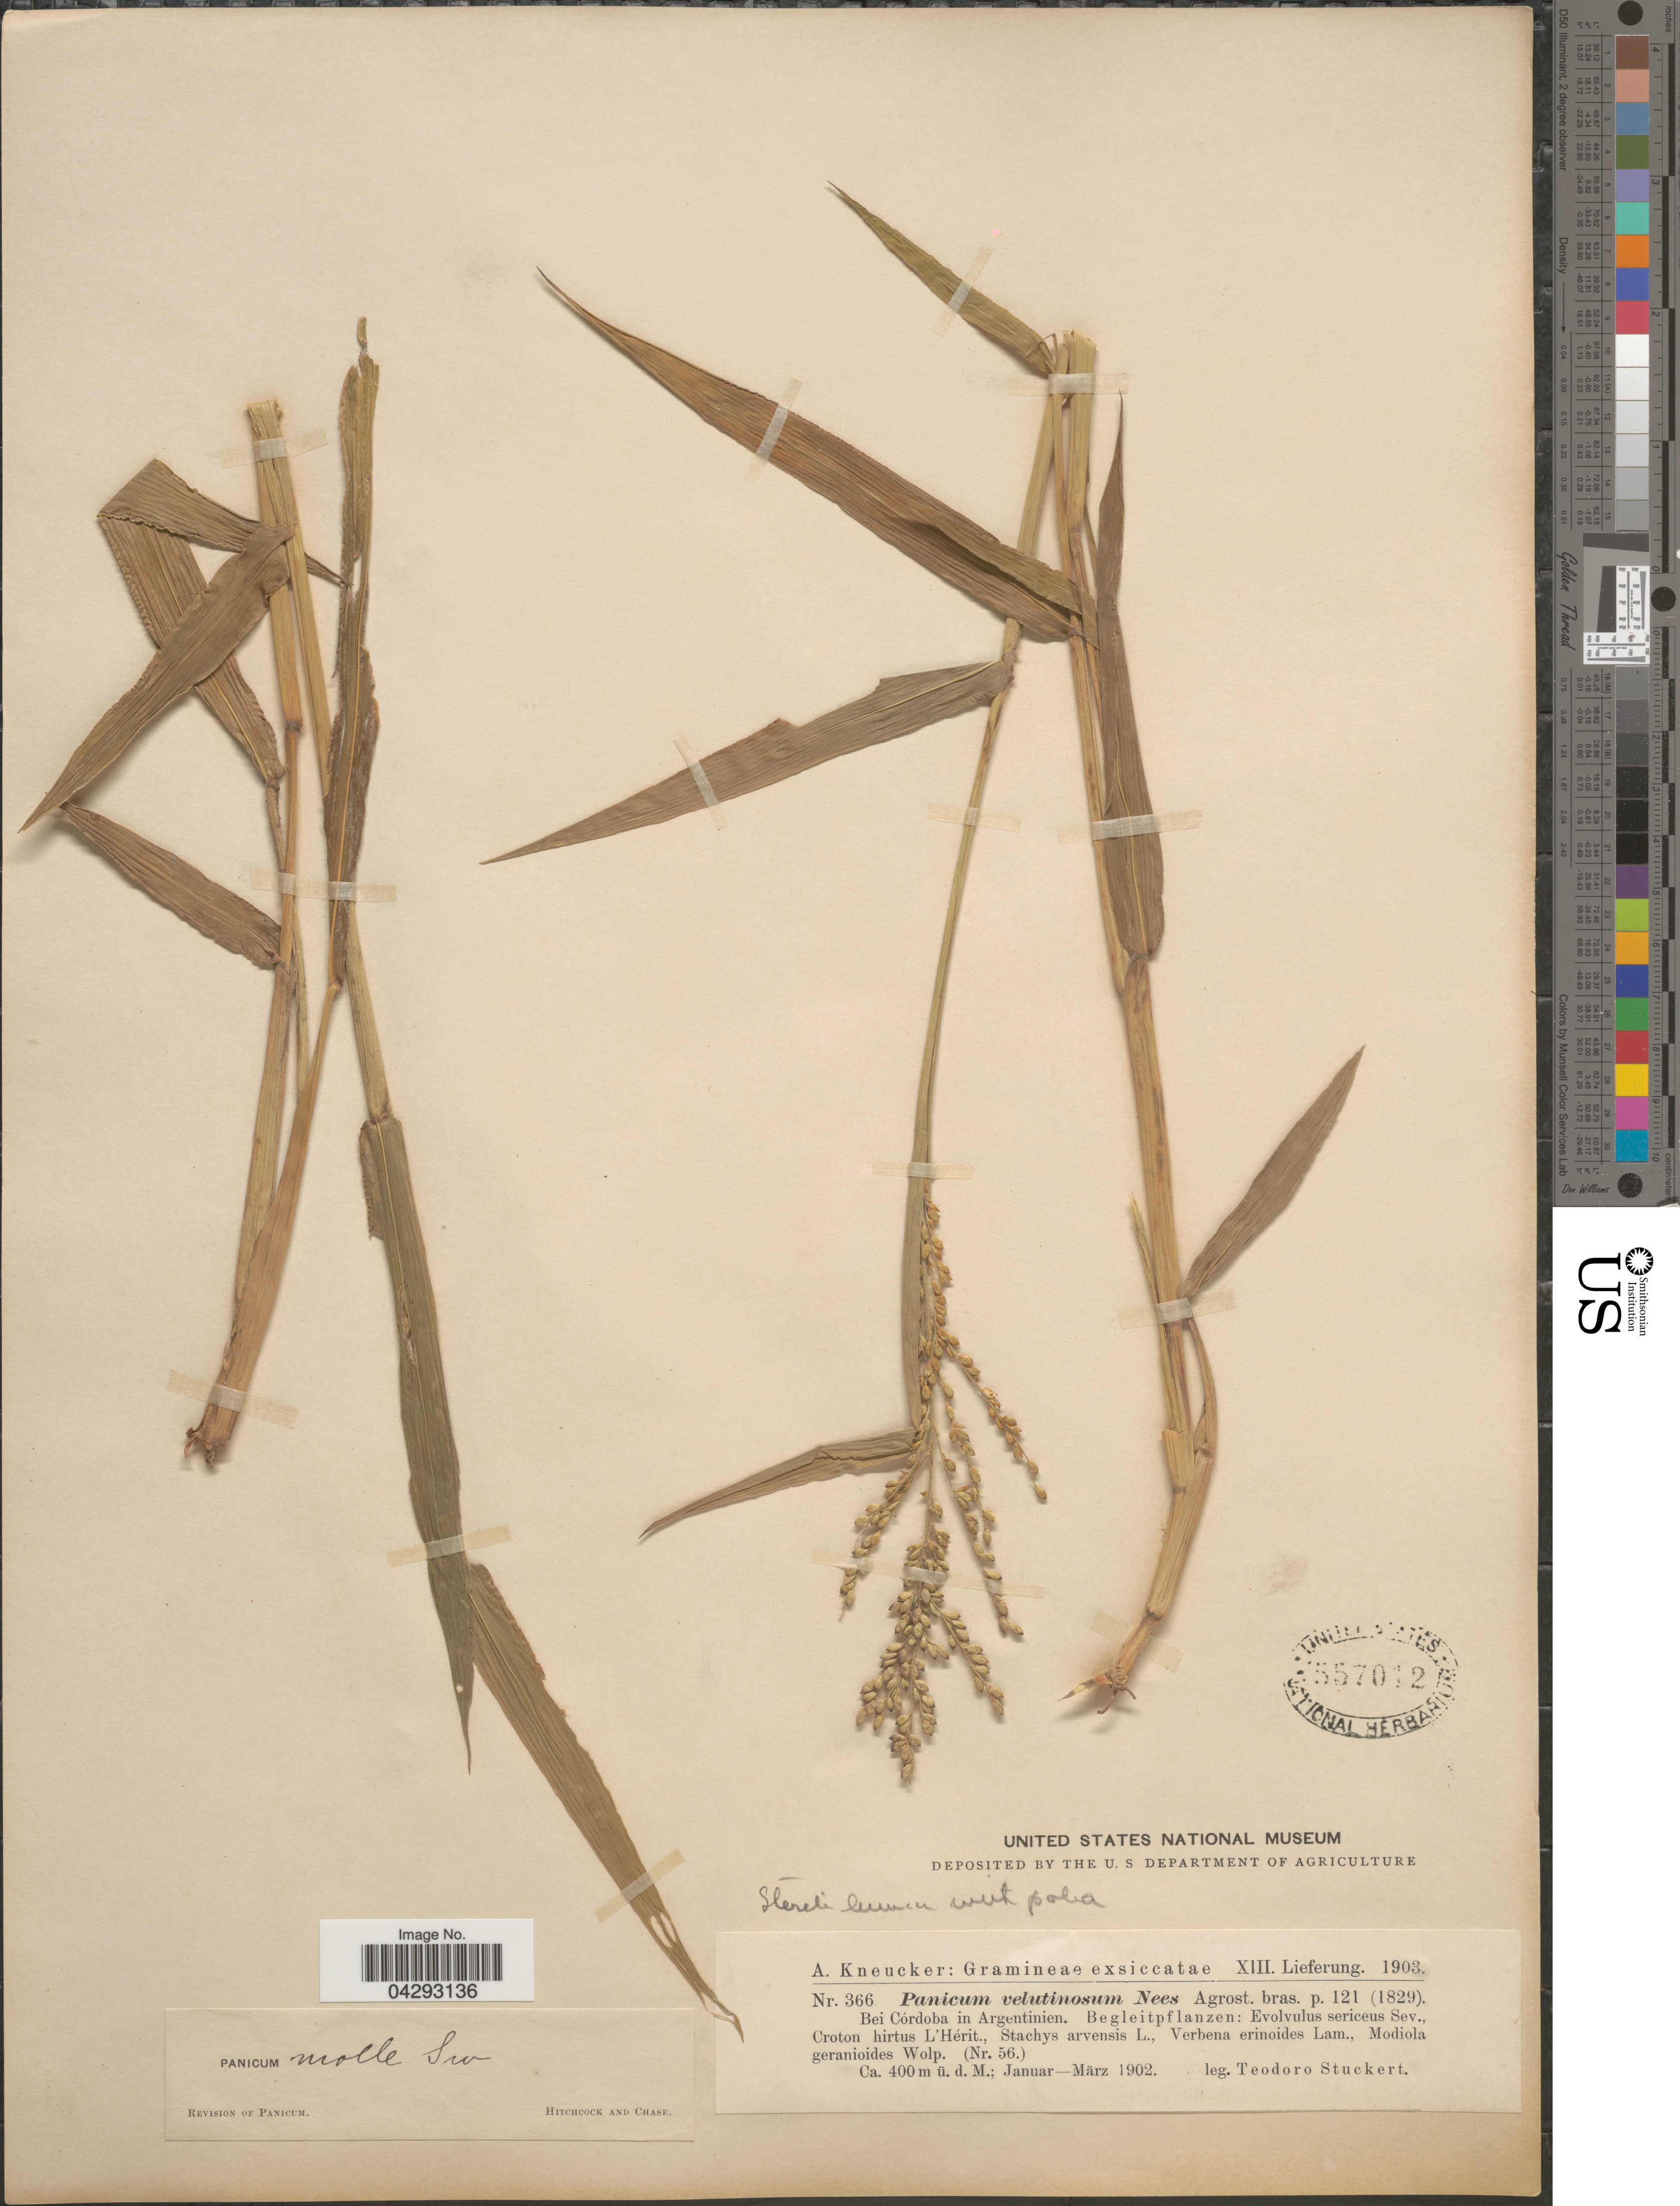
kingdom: Plantae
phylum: Tracheophyta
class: Liliopsida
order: Poales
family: Poaceae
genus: Urochloa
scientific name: Urochloa lorentziana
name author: (Mez) Morrone & Zuloaga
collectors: T. Stuckert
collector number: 366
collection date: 1902-01/1902-03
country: Argentina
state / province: Cordoba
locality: Bei Córdoba in Argentinien.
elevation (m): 400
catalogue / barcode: US 557012